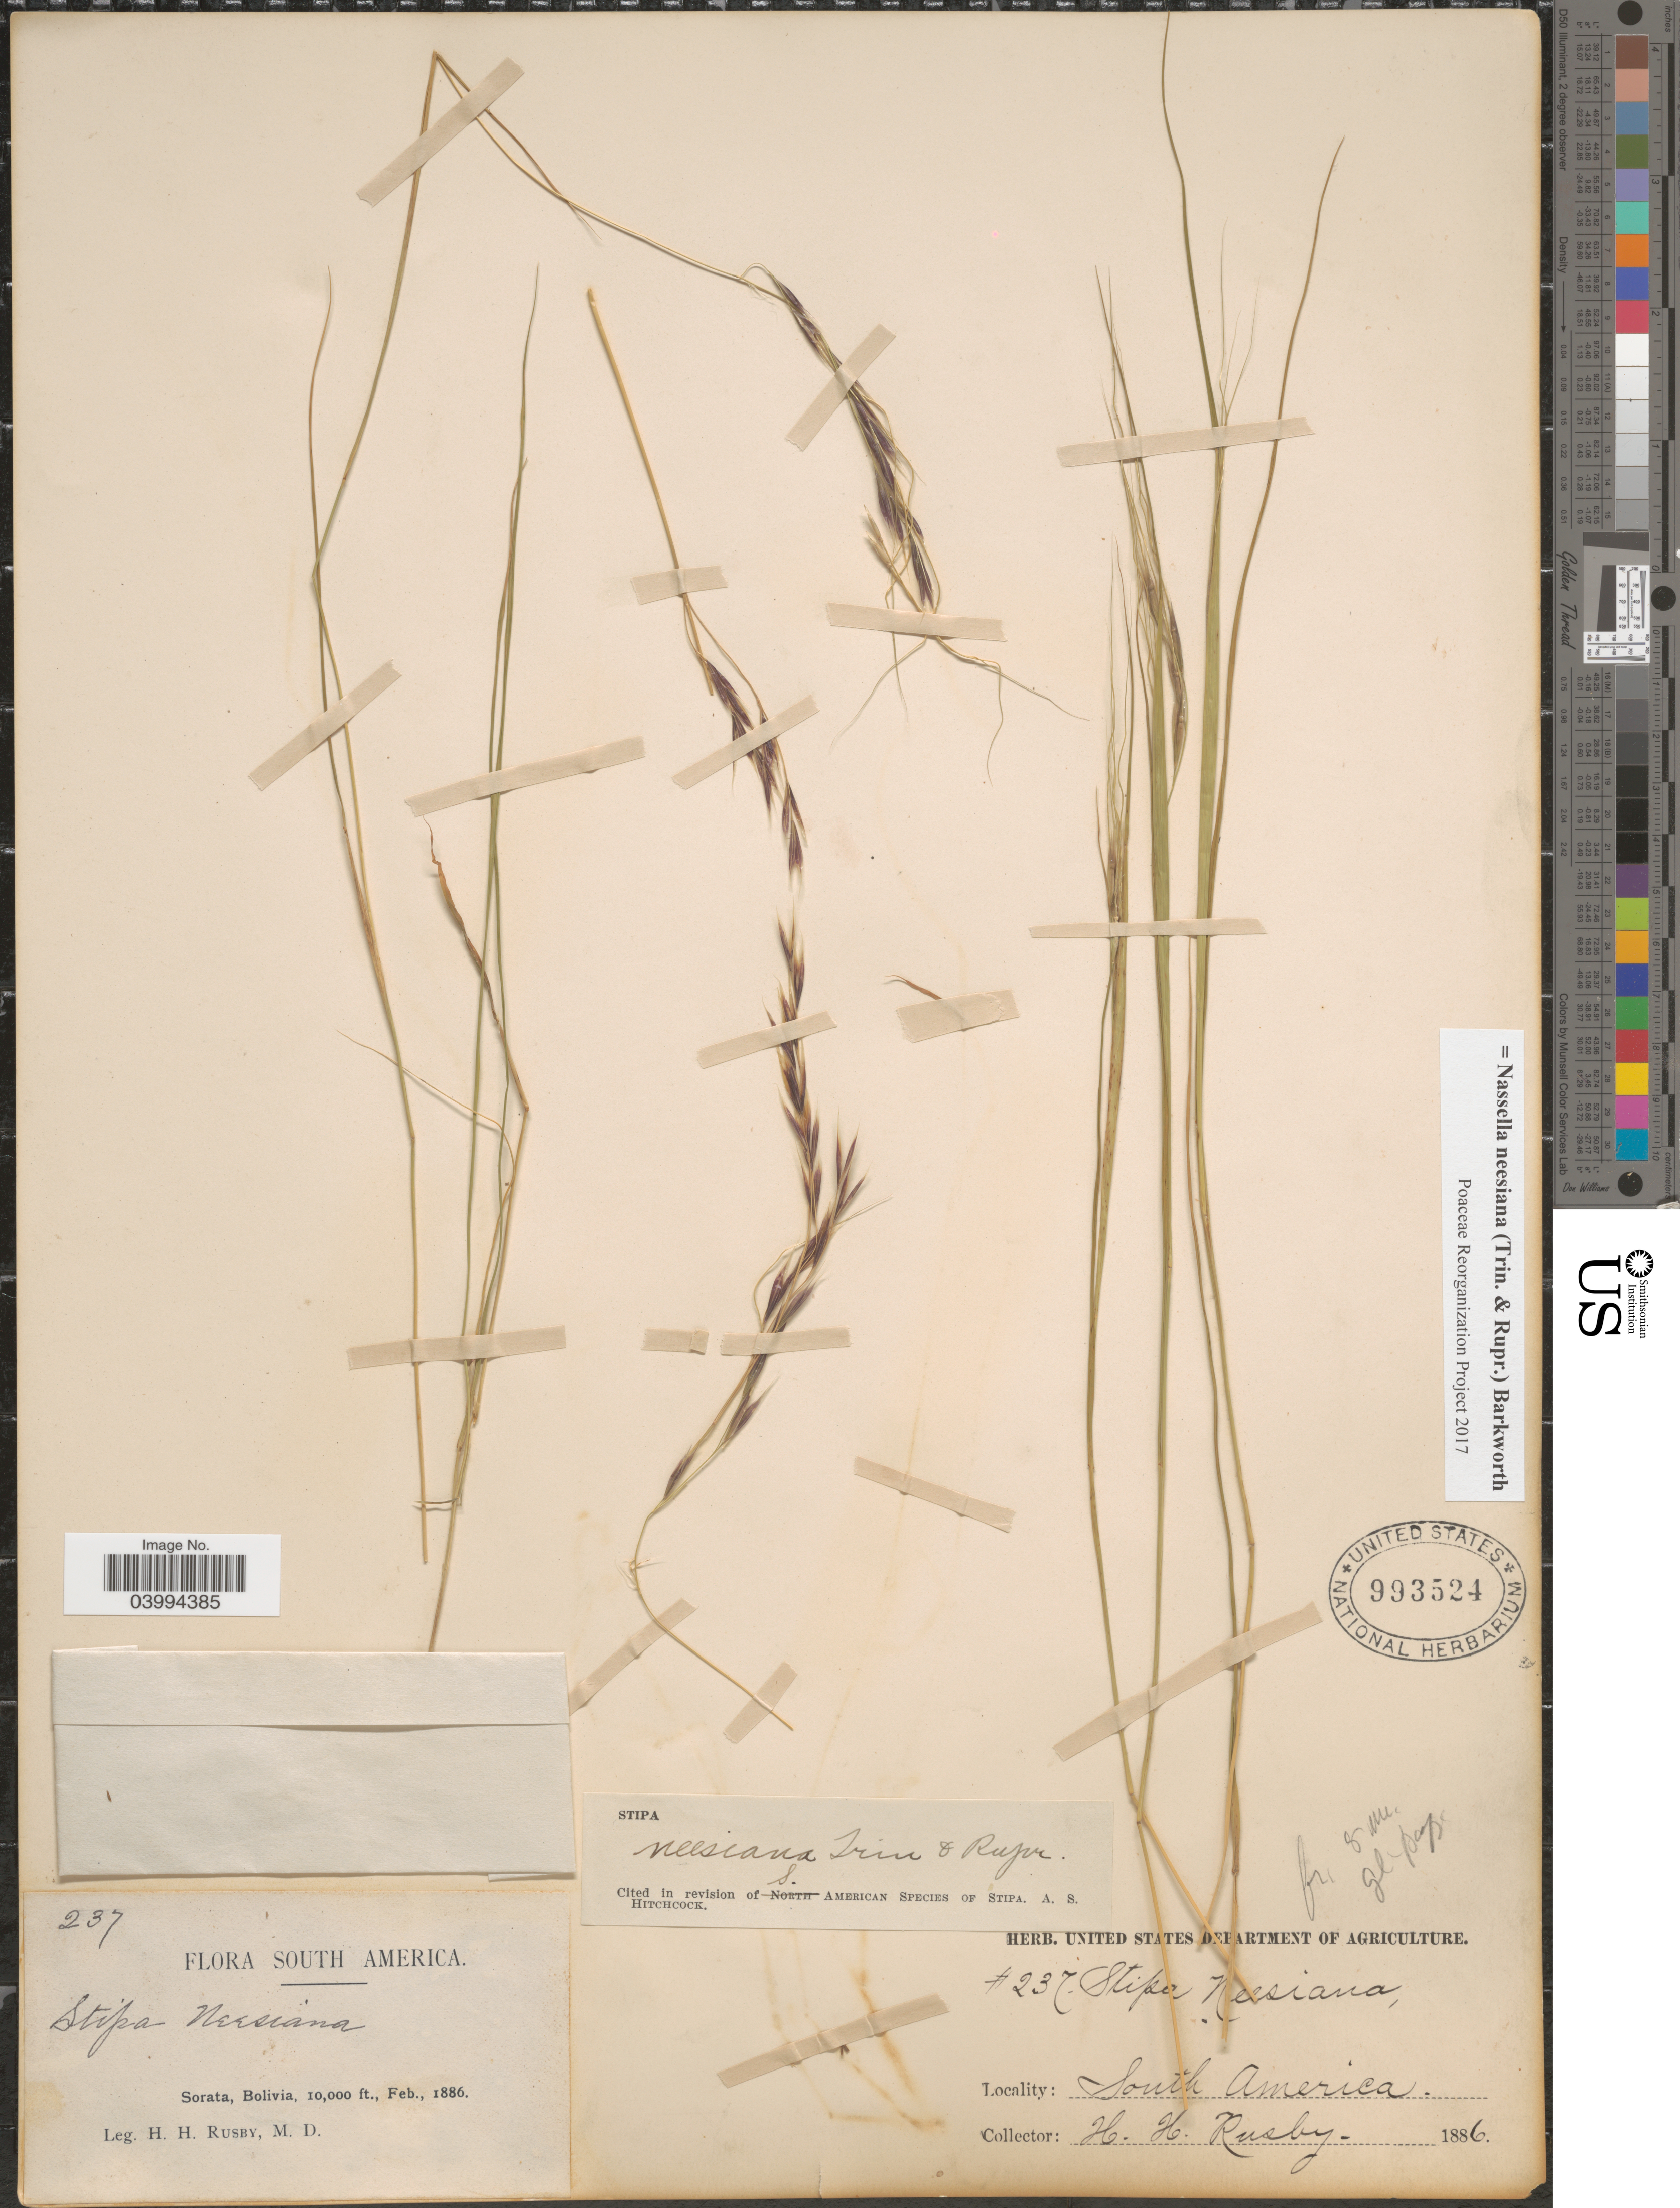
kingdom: Plantae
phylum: Tracheophyta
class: Liliopsida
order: Poales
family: Poaceae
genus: Nassella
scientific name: Nassella neesiana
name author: (Trin. & Rupr.) Barkworth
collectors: H. H. Rusby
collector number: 237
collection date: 1886-02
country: Bolivia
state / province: La Páz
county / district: Larecaja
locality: Sorata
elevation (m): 3048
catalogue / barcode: US 993524